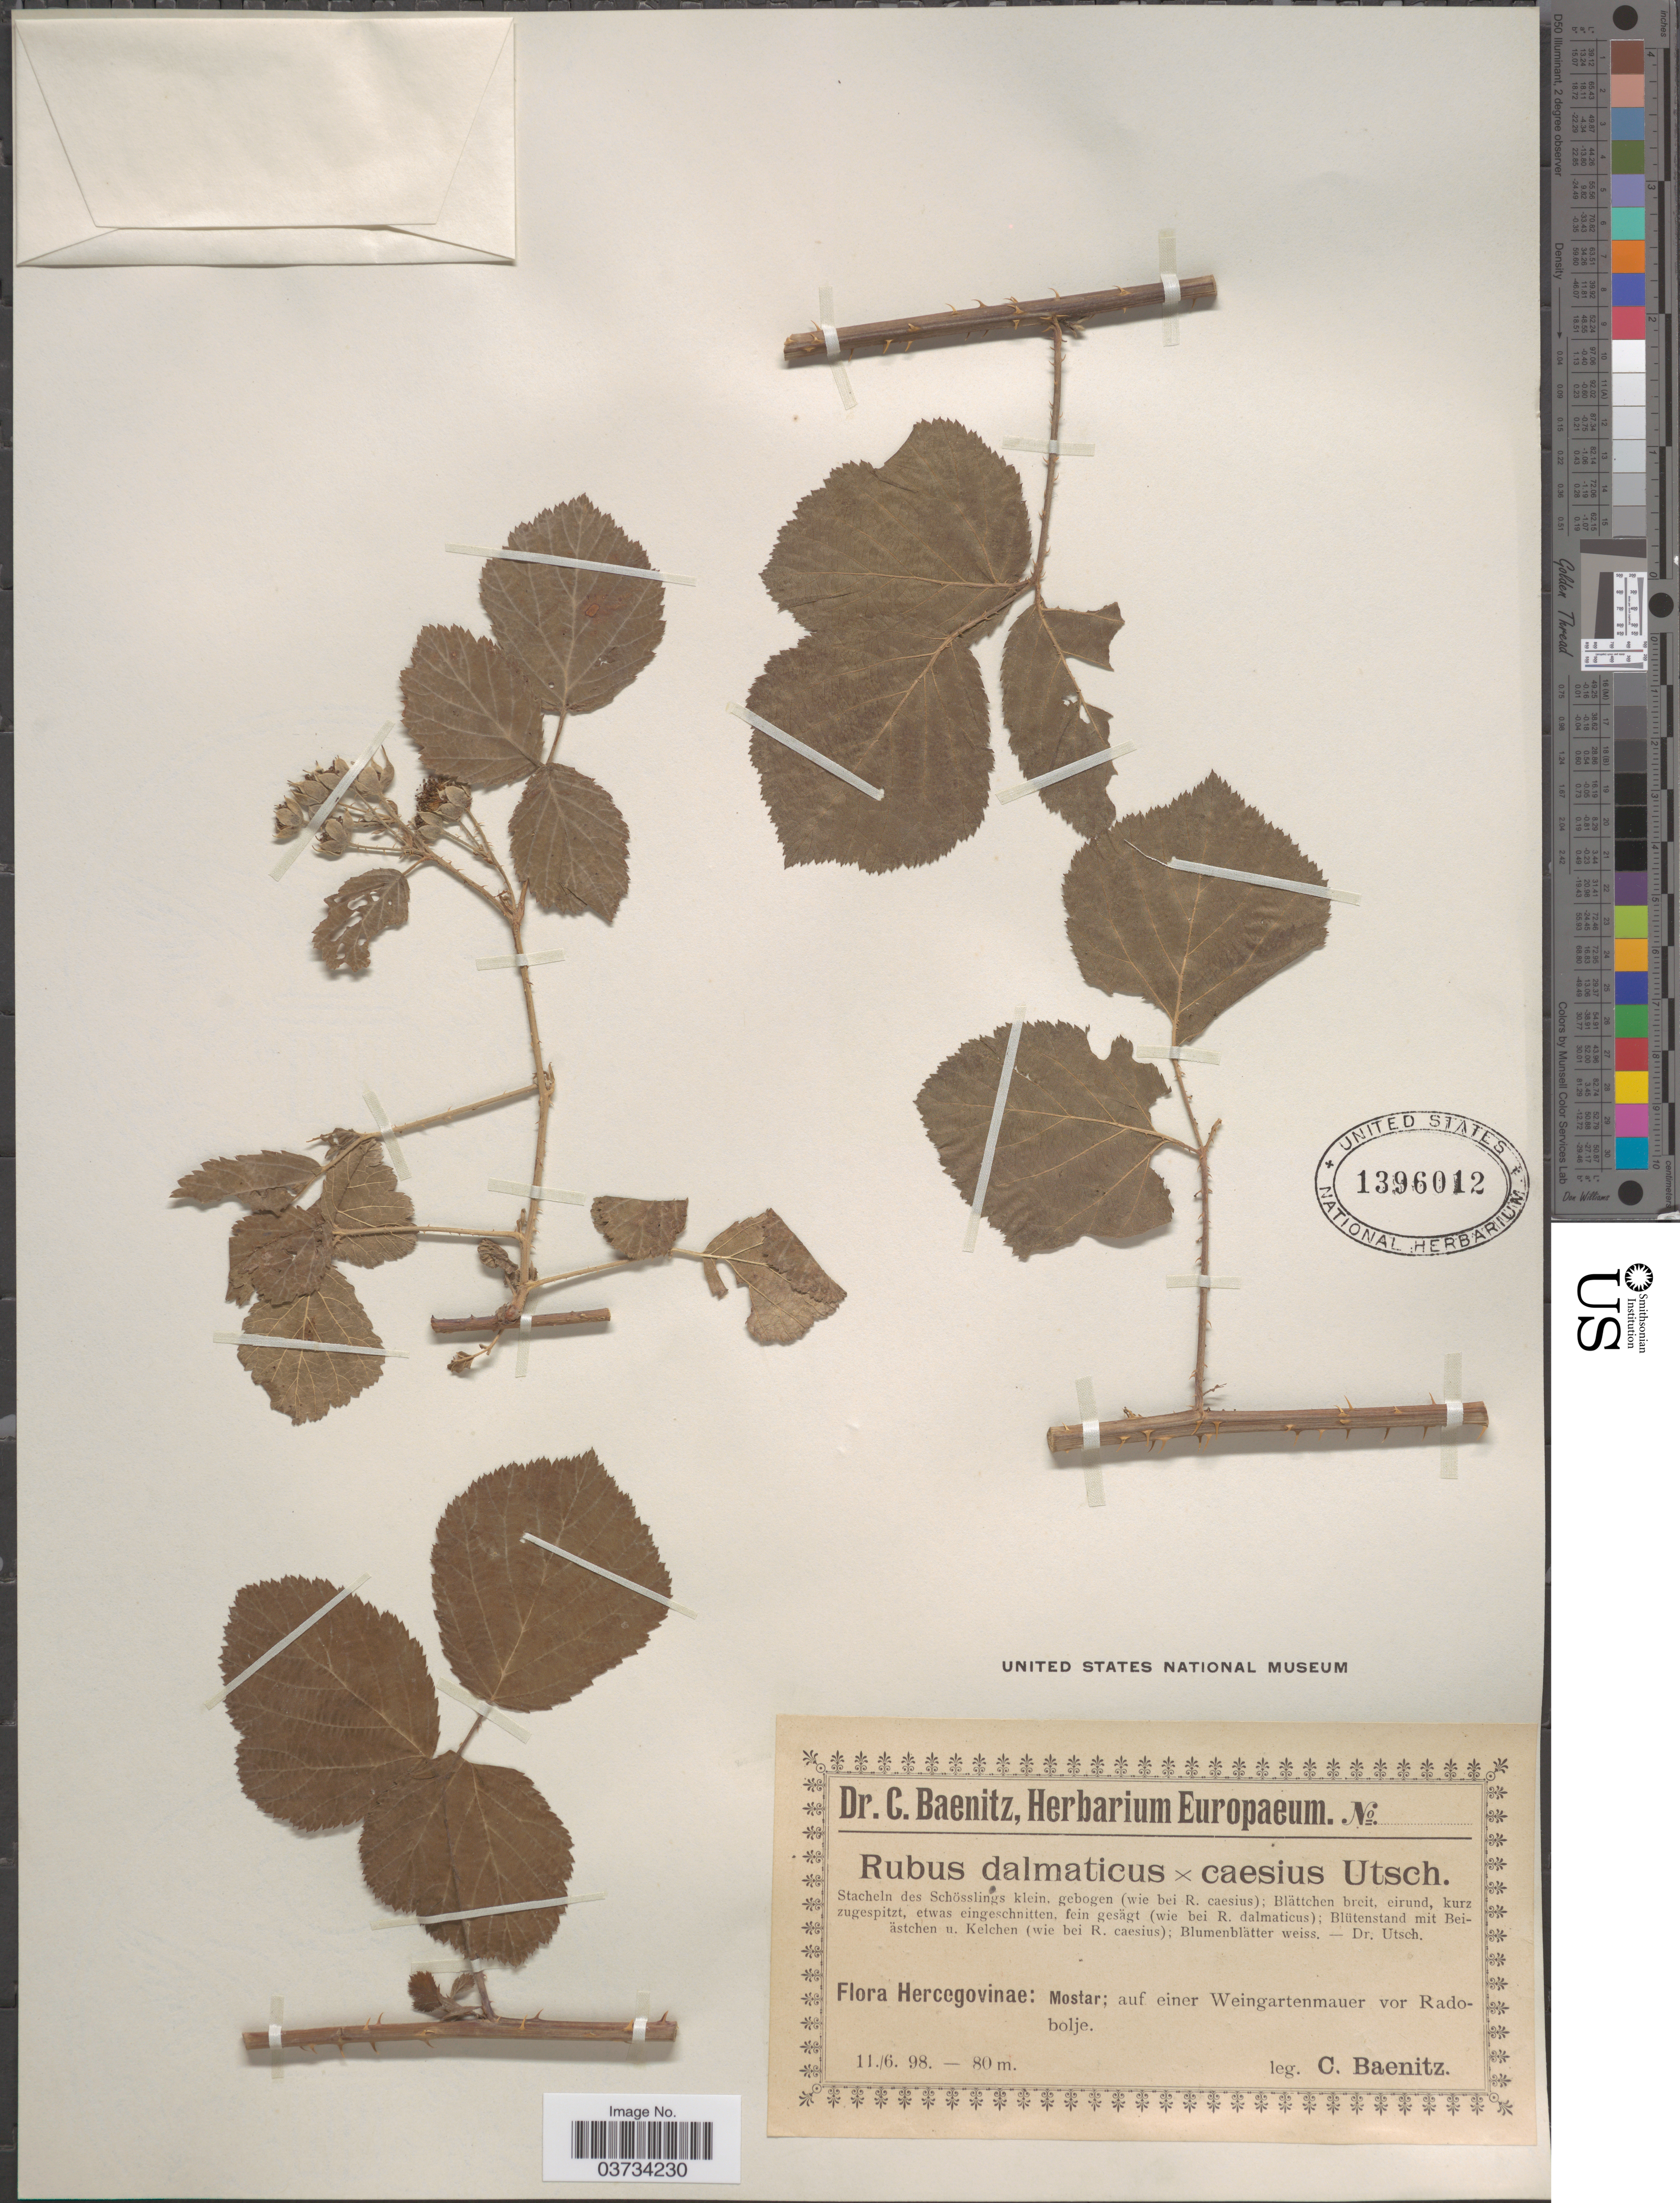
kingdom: Plantae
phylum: Tracheophyta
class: Magnoliopsida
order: Rosales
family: Rosaceae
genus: Rubus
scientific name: Rubus dalmaticus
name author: (Tratt.) Gussone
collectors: C. G. Baenitz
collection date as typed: Transcribed d/m/y: 11/6/98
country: Bosnia and Herzegovina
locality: Hercegovinae: Mostar; auf einer Weingartenmauer vor Radobolje.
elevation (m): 80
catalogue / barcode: US 1396012